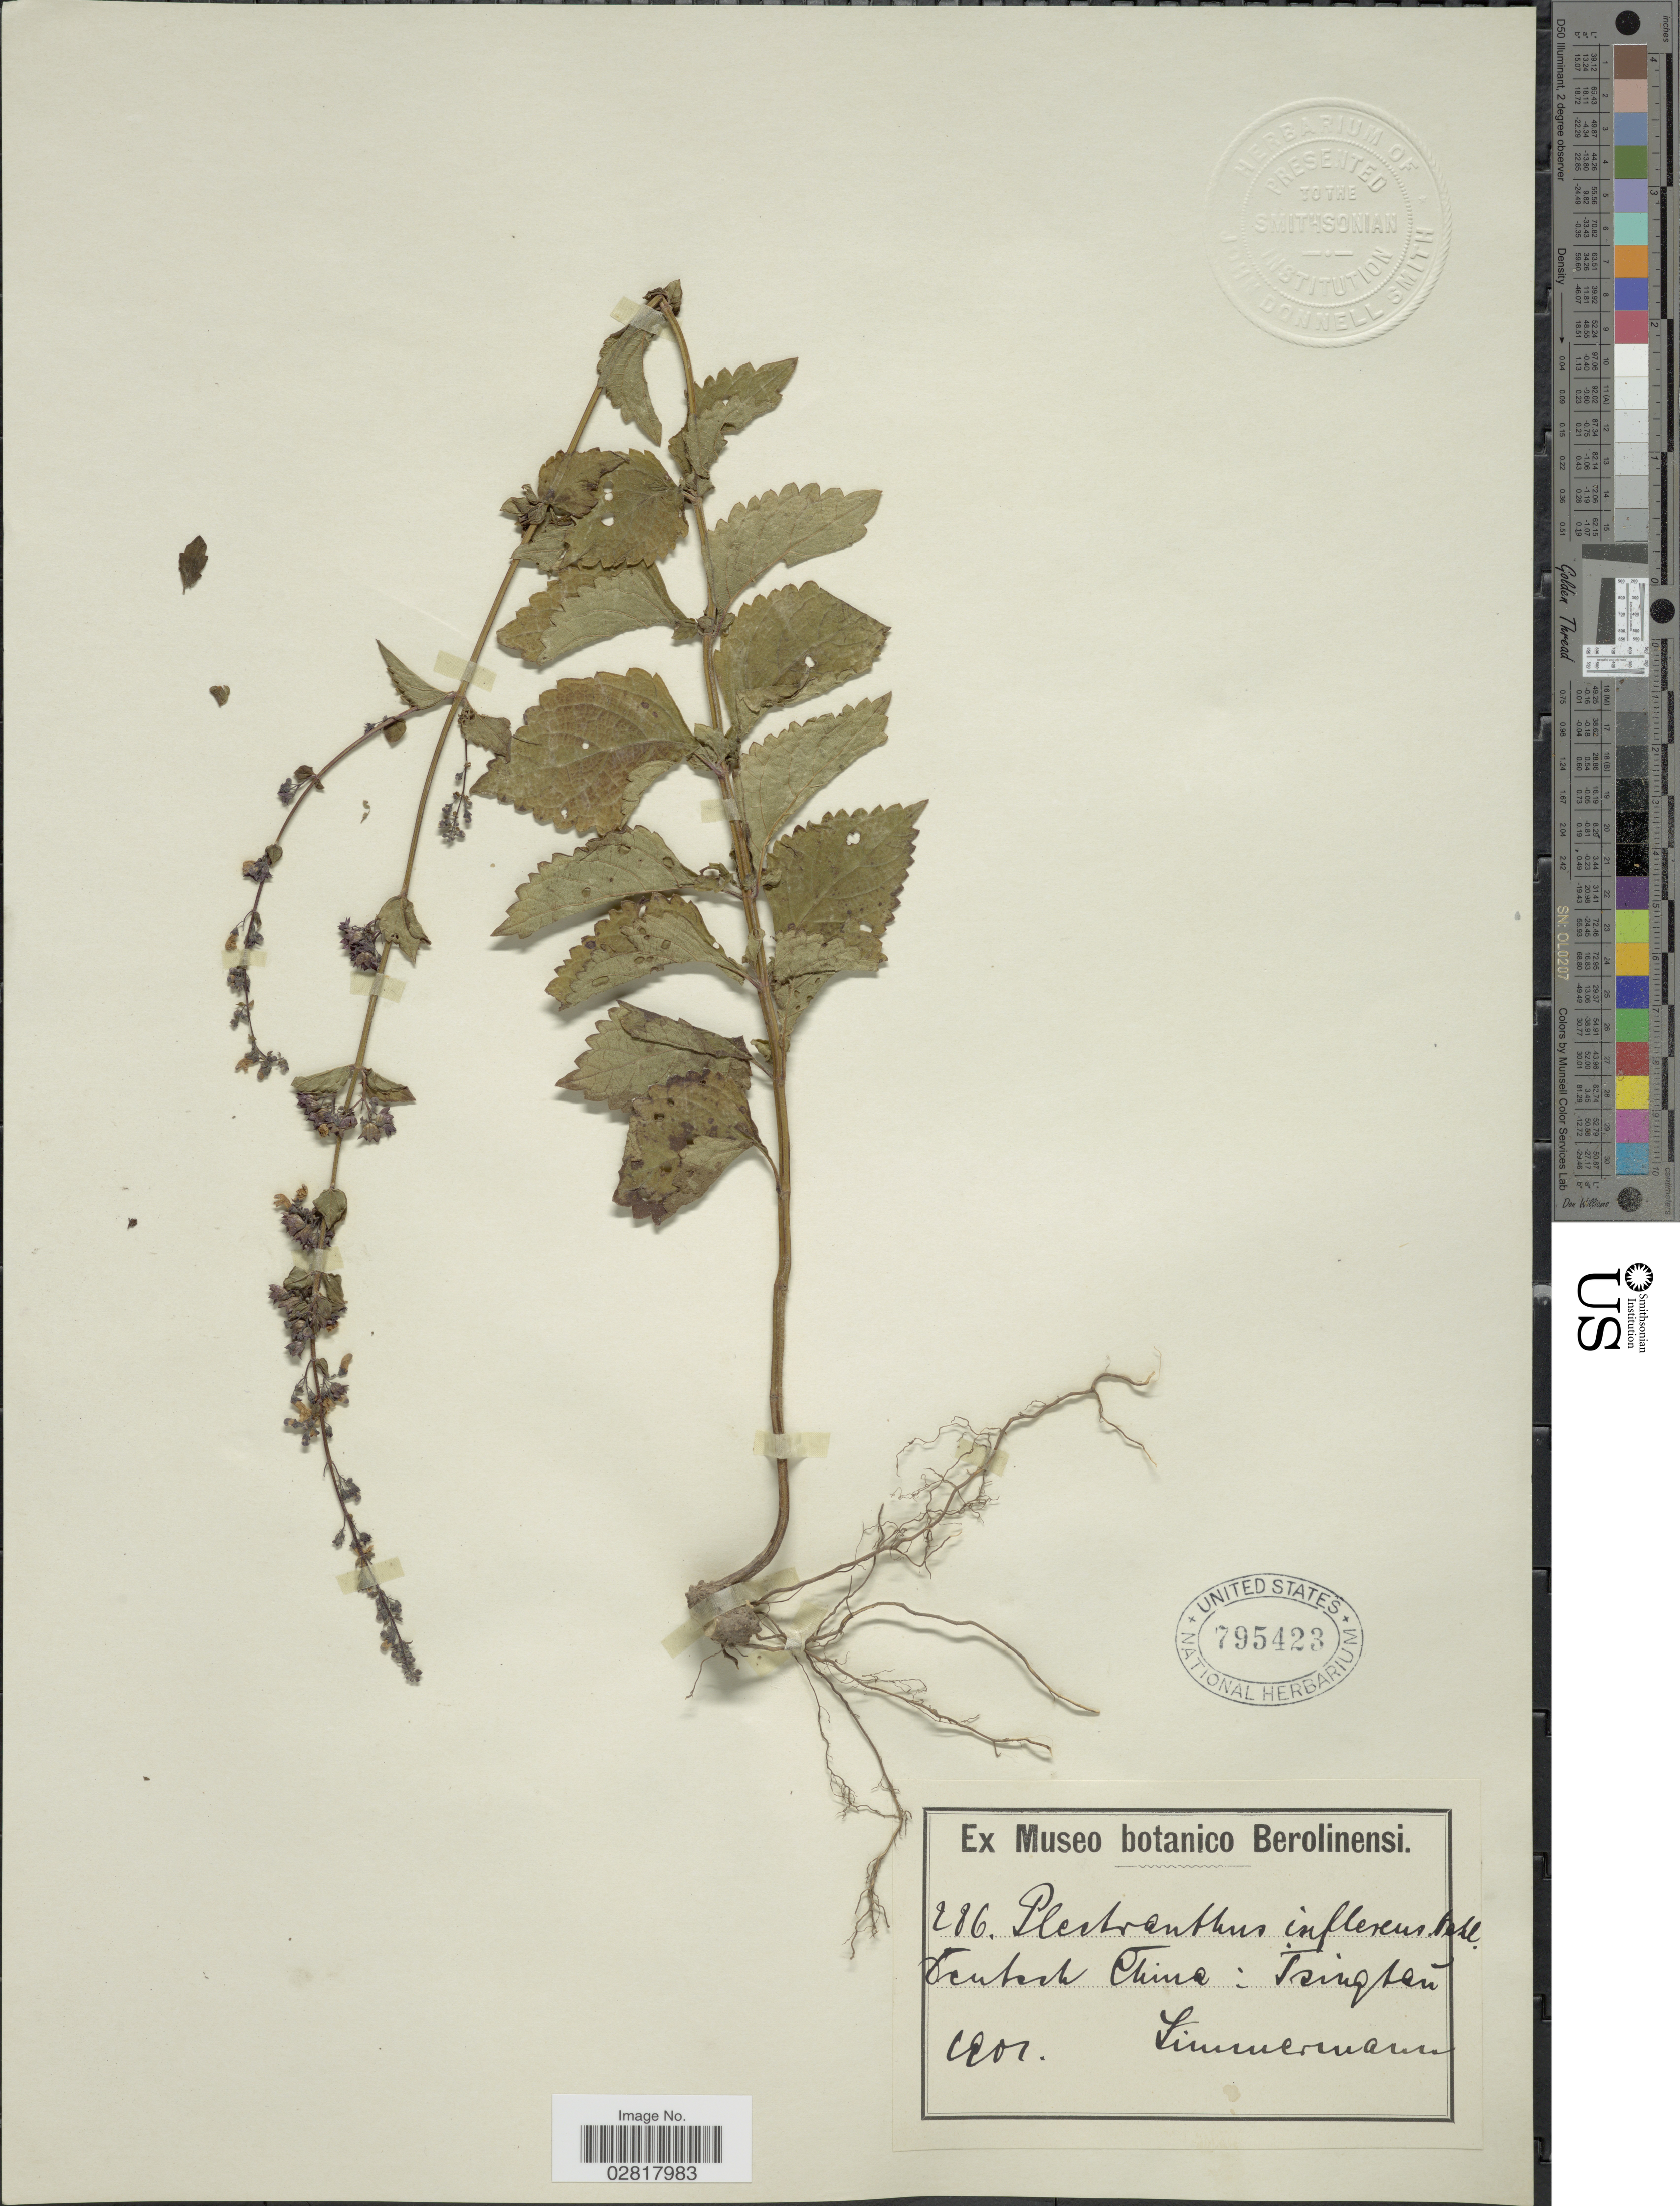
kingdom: Plantae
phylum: Tracheophyta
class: Magnoliopsida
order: Lamiales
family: Lamiaceae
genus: Plectranthus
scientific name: Plectranthus inflexus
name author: (Thunb.) Vahl ex Benth.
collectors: -. Zimmermann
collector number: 286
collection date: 1901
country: China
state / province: Qinghai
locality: Deutsch China, Tsinghai.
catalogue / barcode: US 795423